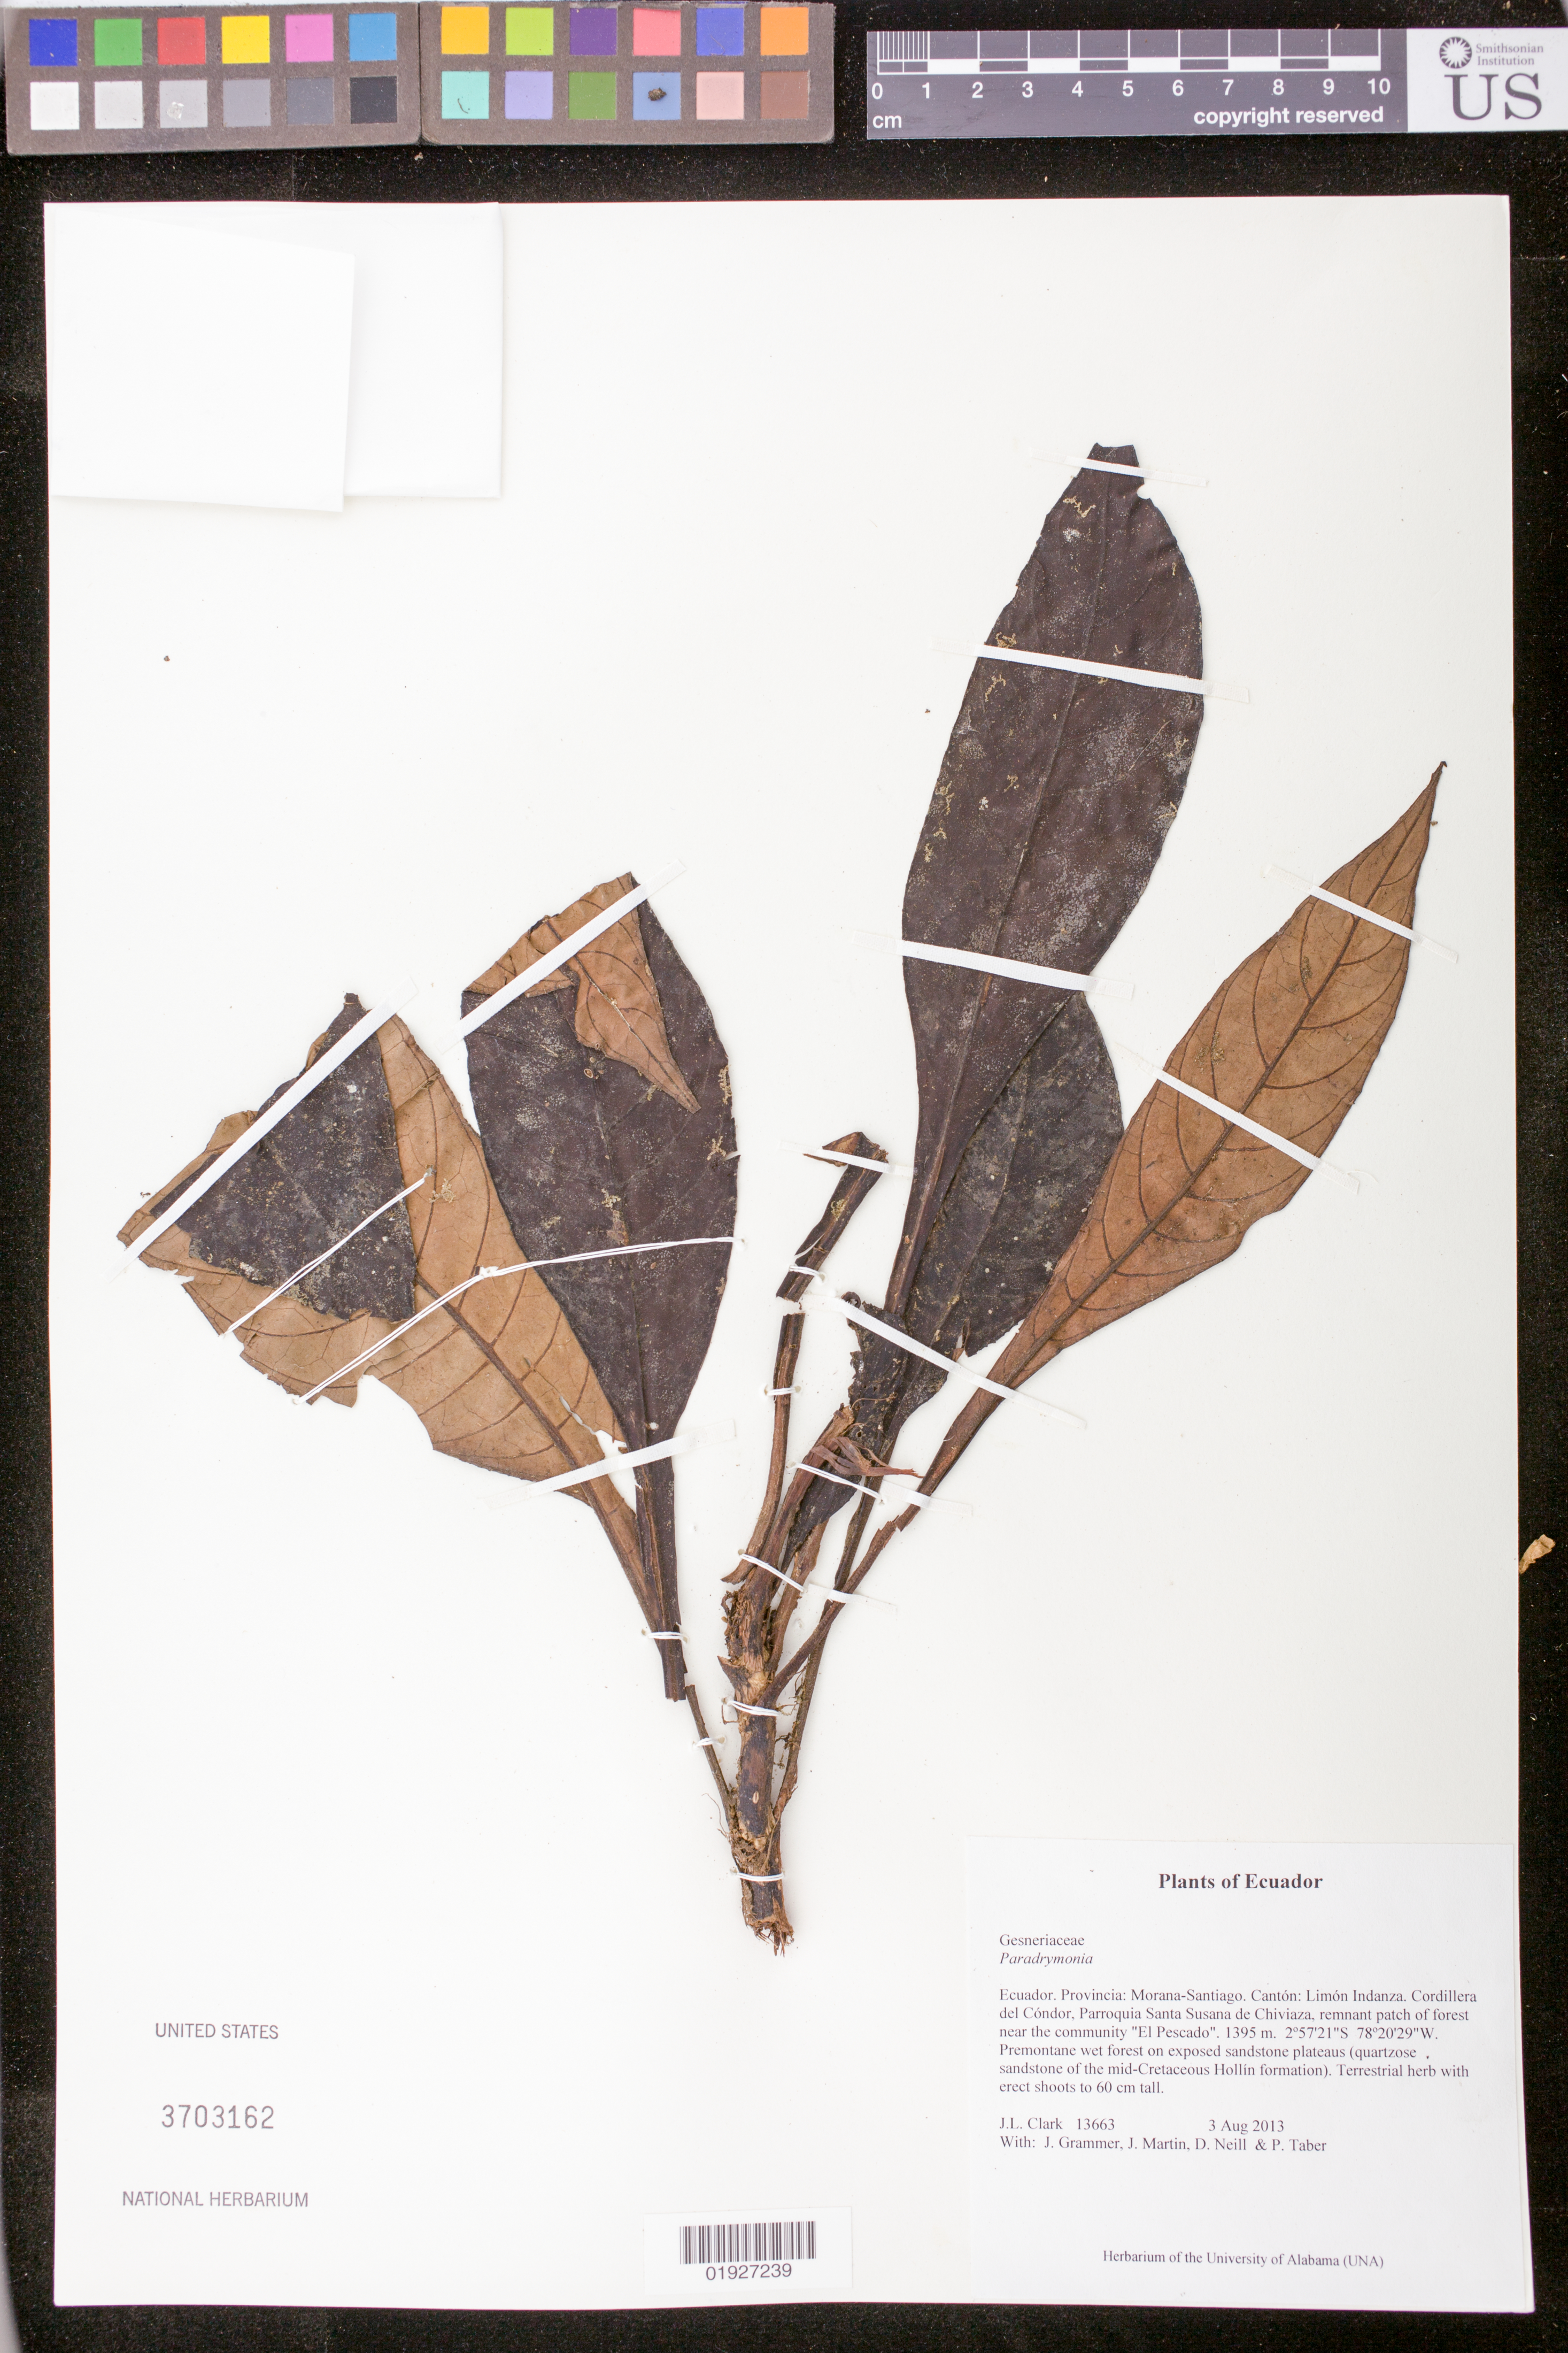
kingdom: Plantae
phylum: Tracheophyta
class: Magnoliopsida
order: Lamiales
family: Gesneriaceae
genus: Paradrymonia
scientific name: Paradrymonia sp.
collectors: J. L. Clark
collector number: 13663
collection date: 2013-08-03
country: Ecuador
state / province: Morona-Santiago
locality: Canton: Limon Indanza. Cordillera del Condor, Parroquia Santa Susana de Chiviaza, remnant patch of forest near the community "El Pescado."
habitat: Premontane wet forest on exposed sandstone plateaus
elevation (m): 1395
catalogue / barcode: US 3703162